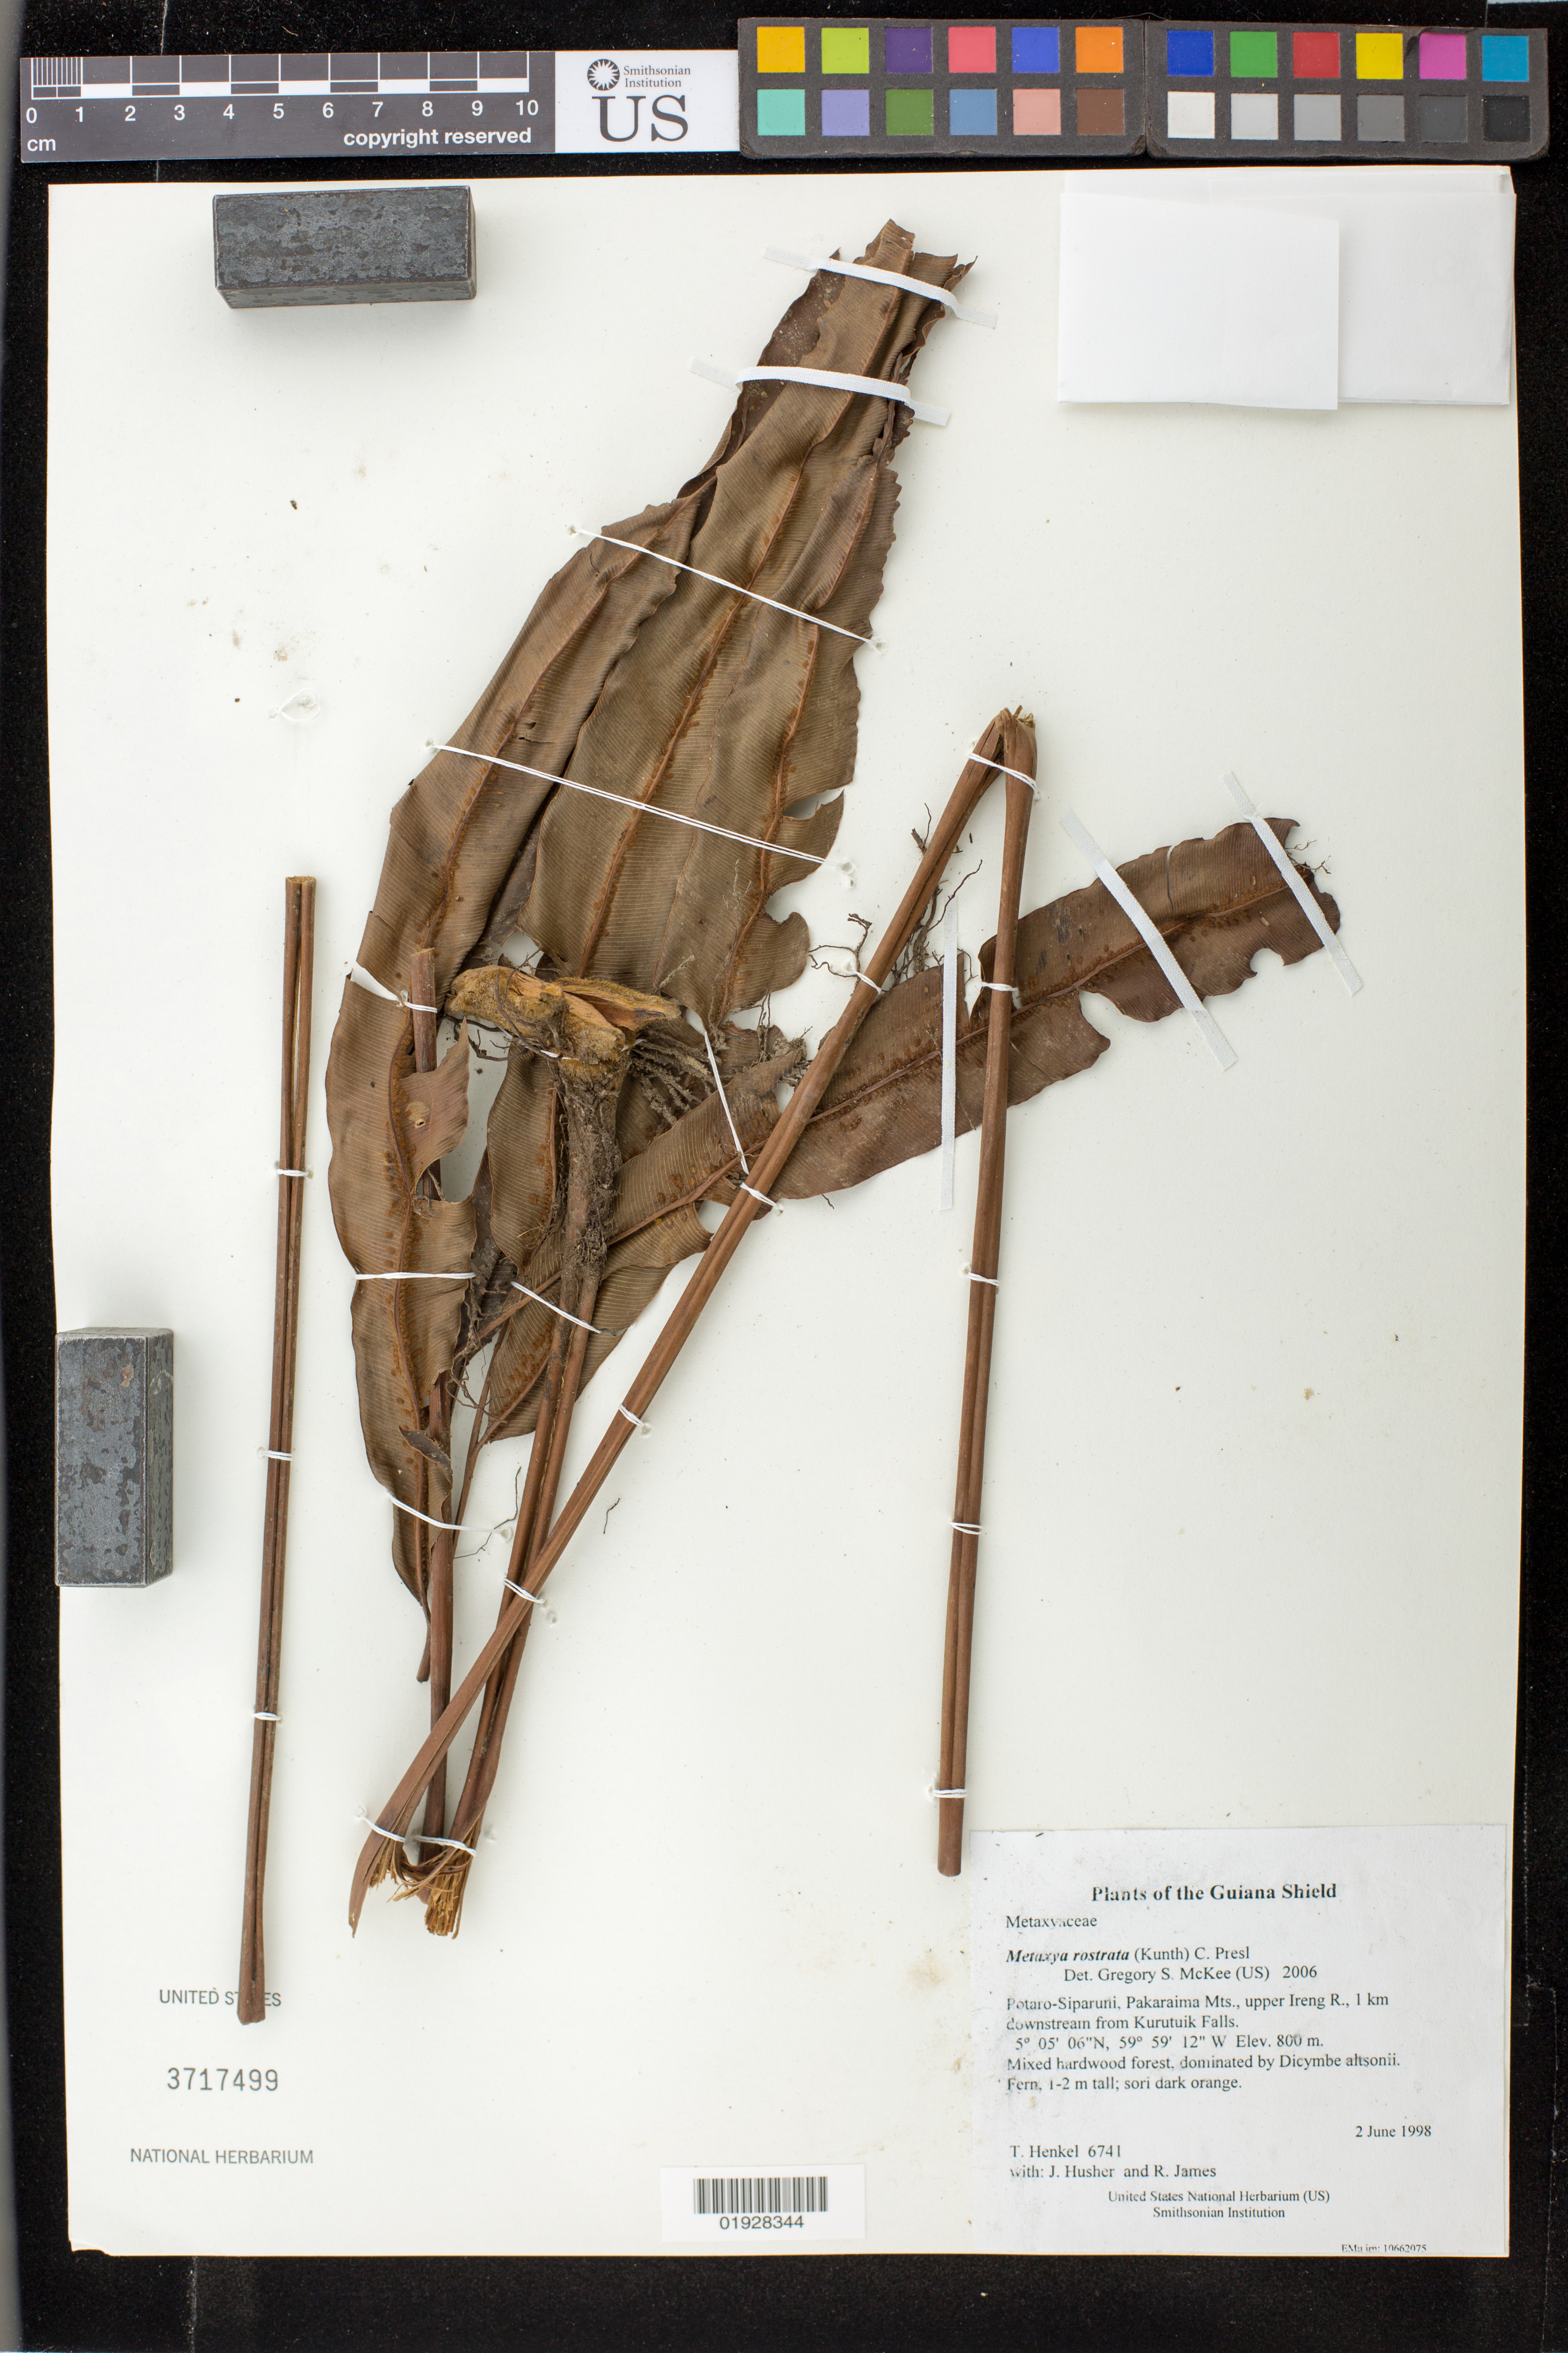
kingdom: Plantae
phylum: Tracheophyta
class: Polypodiopsida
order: Cyatheales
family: Metaxyaceae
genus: Metaxya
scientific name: Metaxya rostrata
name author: (Kunth) C. Presl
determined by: McKee, G. S., (US), NMNH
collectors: T. Henkel, J. Husher & R. James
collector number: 6741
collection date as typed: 2 June 1998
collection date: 1998-06-02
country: Guyana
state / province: Potaro-Siparuni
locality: Pakaraima Mts., upper Ireng R., 1 km downstream from Kurutuik Falls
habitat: Mixed hardwood forest, dominated by Dicymbe altsonii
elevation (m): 800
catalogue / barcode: US 3717499